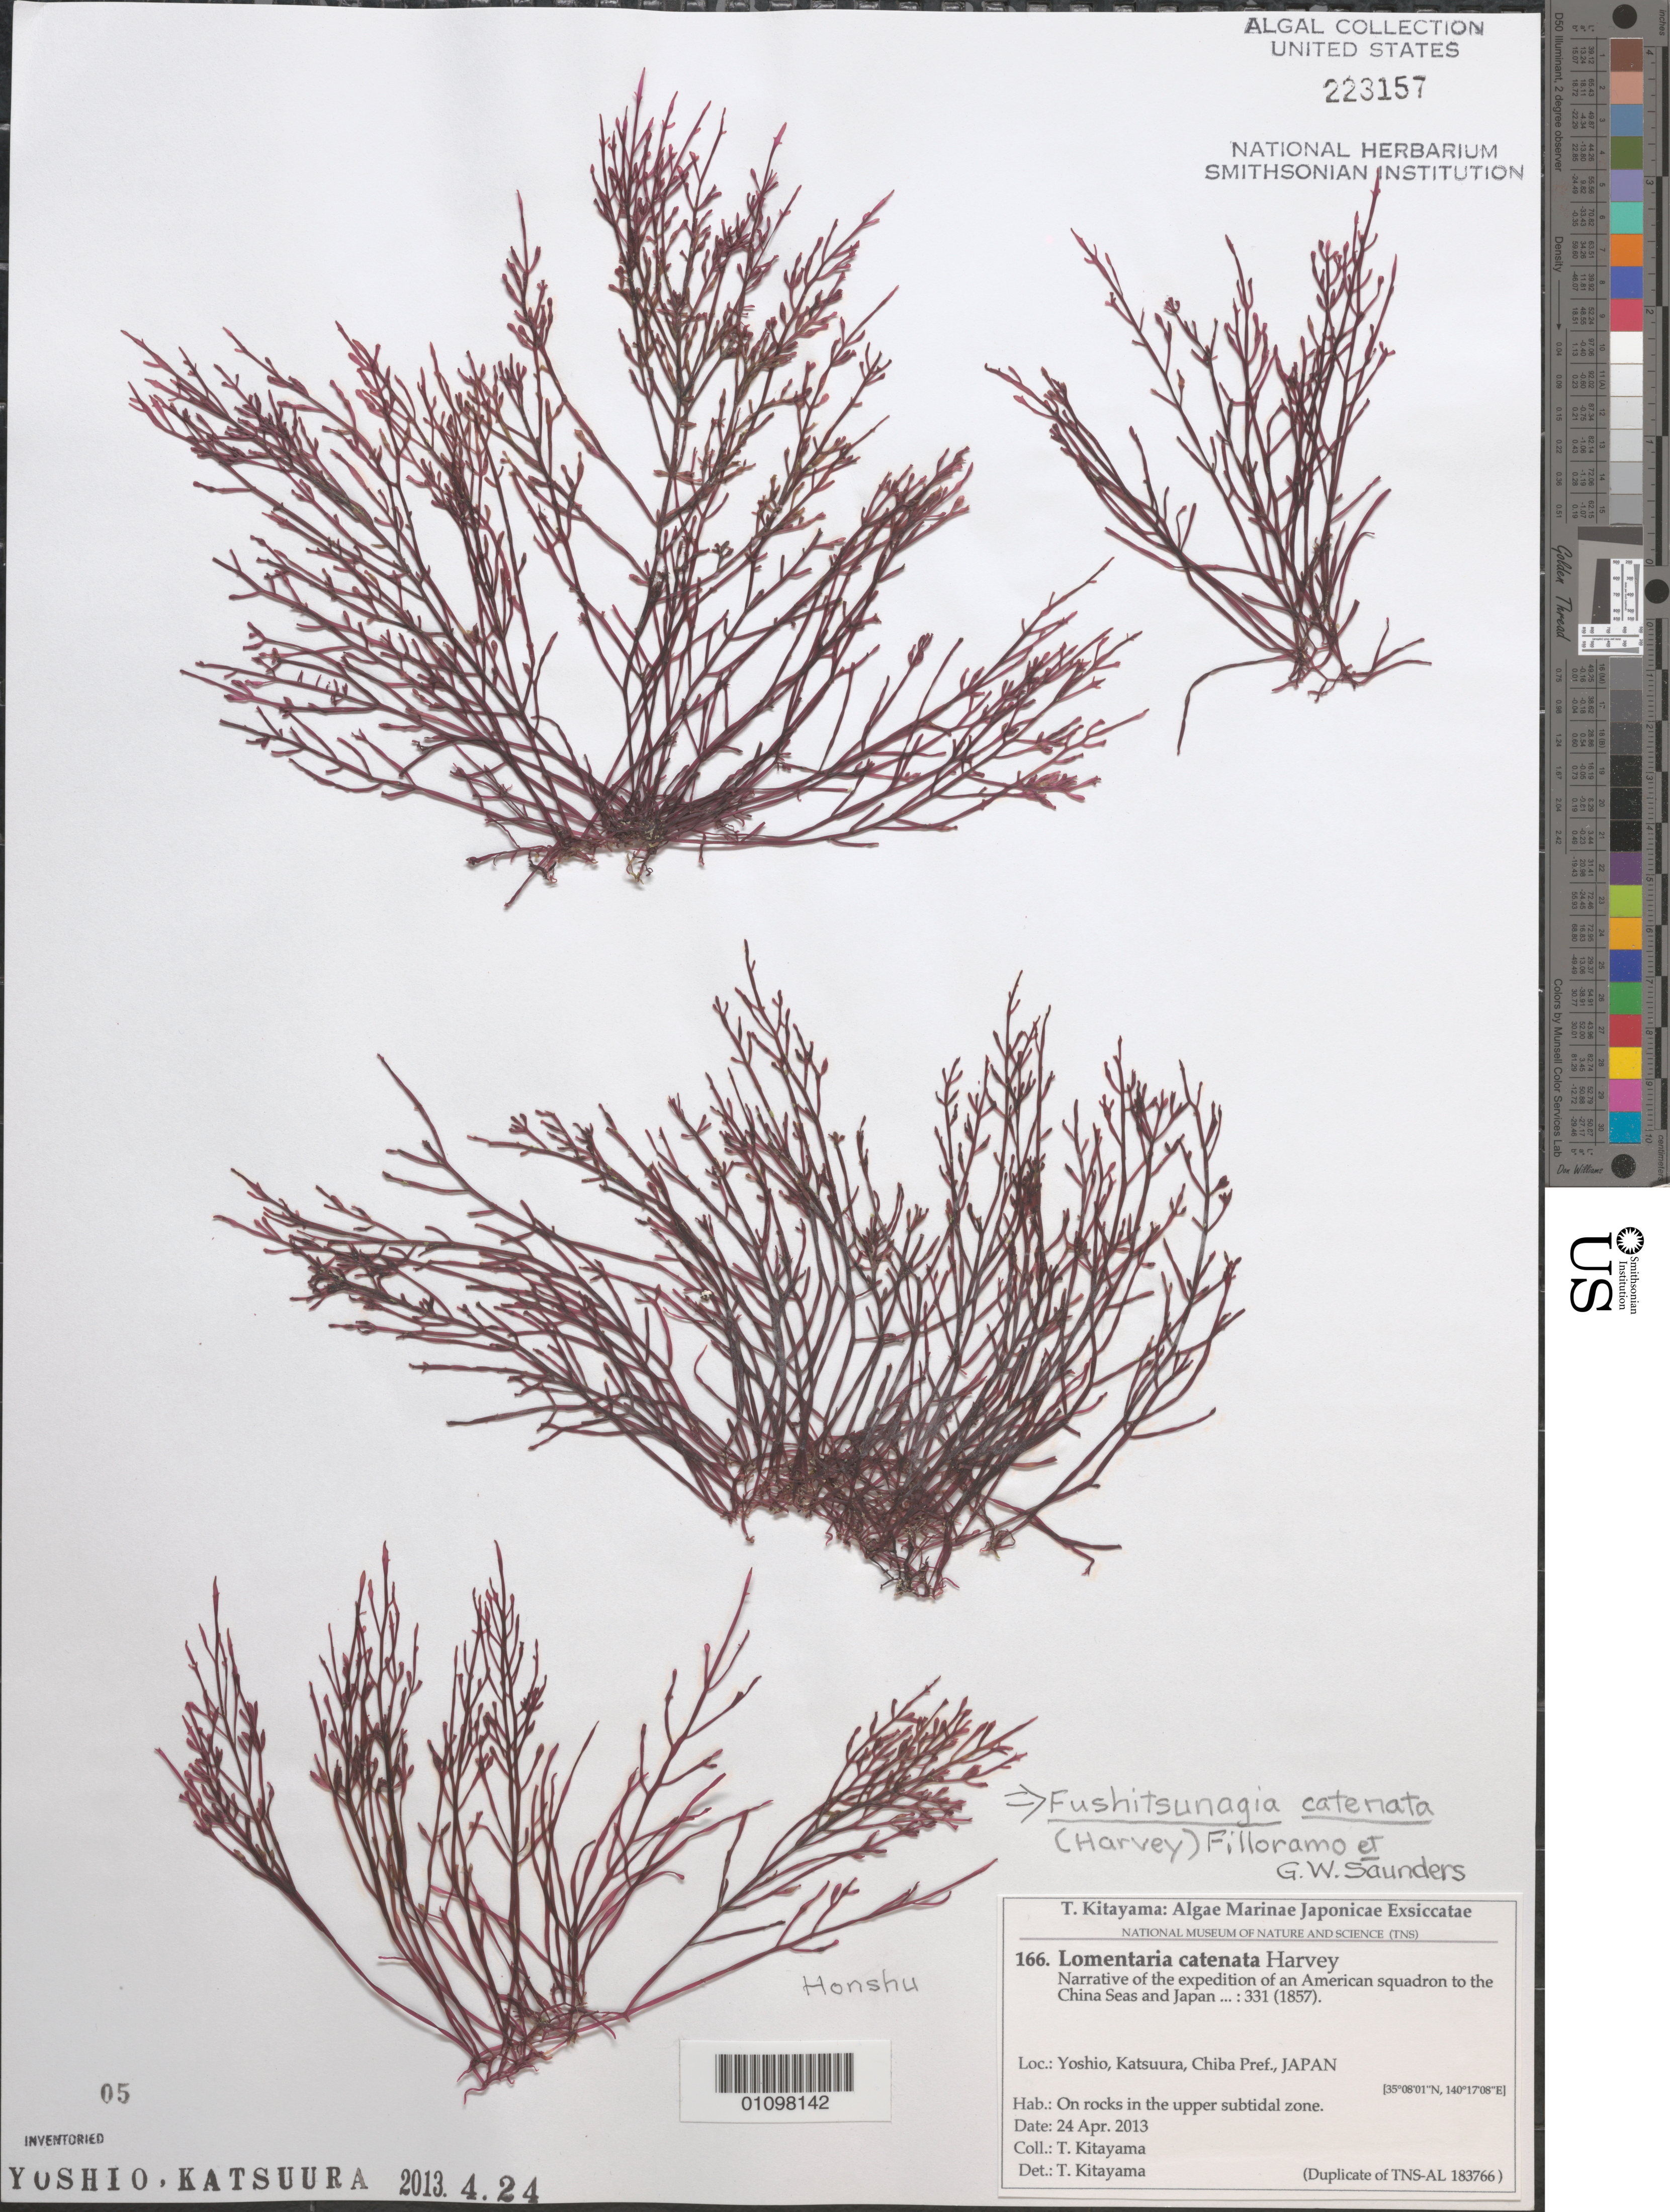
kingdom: Plantae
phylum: Rhodophyta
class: Florideophyceae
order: Rhodymeniales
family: Lomentariaceae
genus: Fushitsunagia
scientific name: Fushitsunagia catenata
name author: (Harv.) Filloramo & G.W. Saunders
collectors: T. Kitayama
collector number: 166 & TNS-AL 183766 Duplicate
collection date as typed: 24 Apr 2013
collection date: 2013-04-24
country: Japan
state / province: Tiba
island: Honshu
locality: Yoshio, Katsuura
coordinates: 35 08'01"N, 140 17'08"E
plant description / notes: Kitayama, T., Algae Marinae Japonicae Exsiccatae, Fasc. VII (Nos. 151-175), as Lomentaria catenata Harvey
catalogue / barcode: US 223157